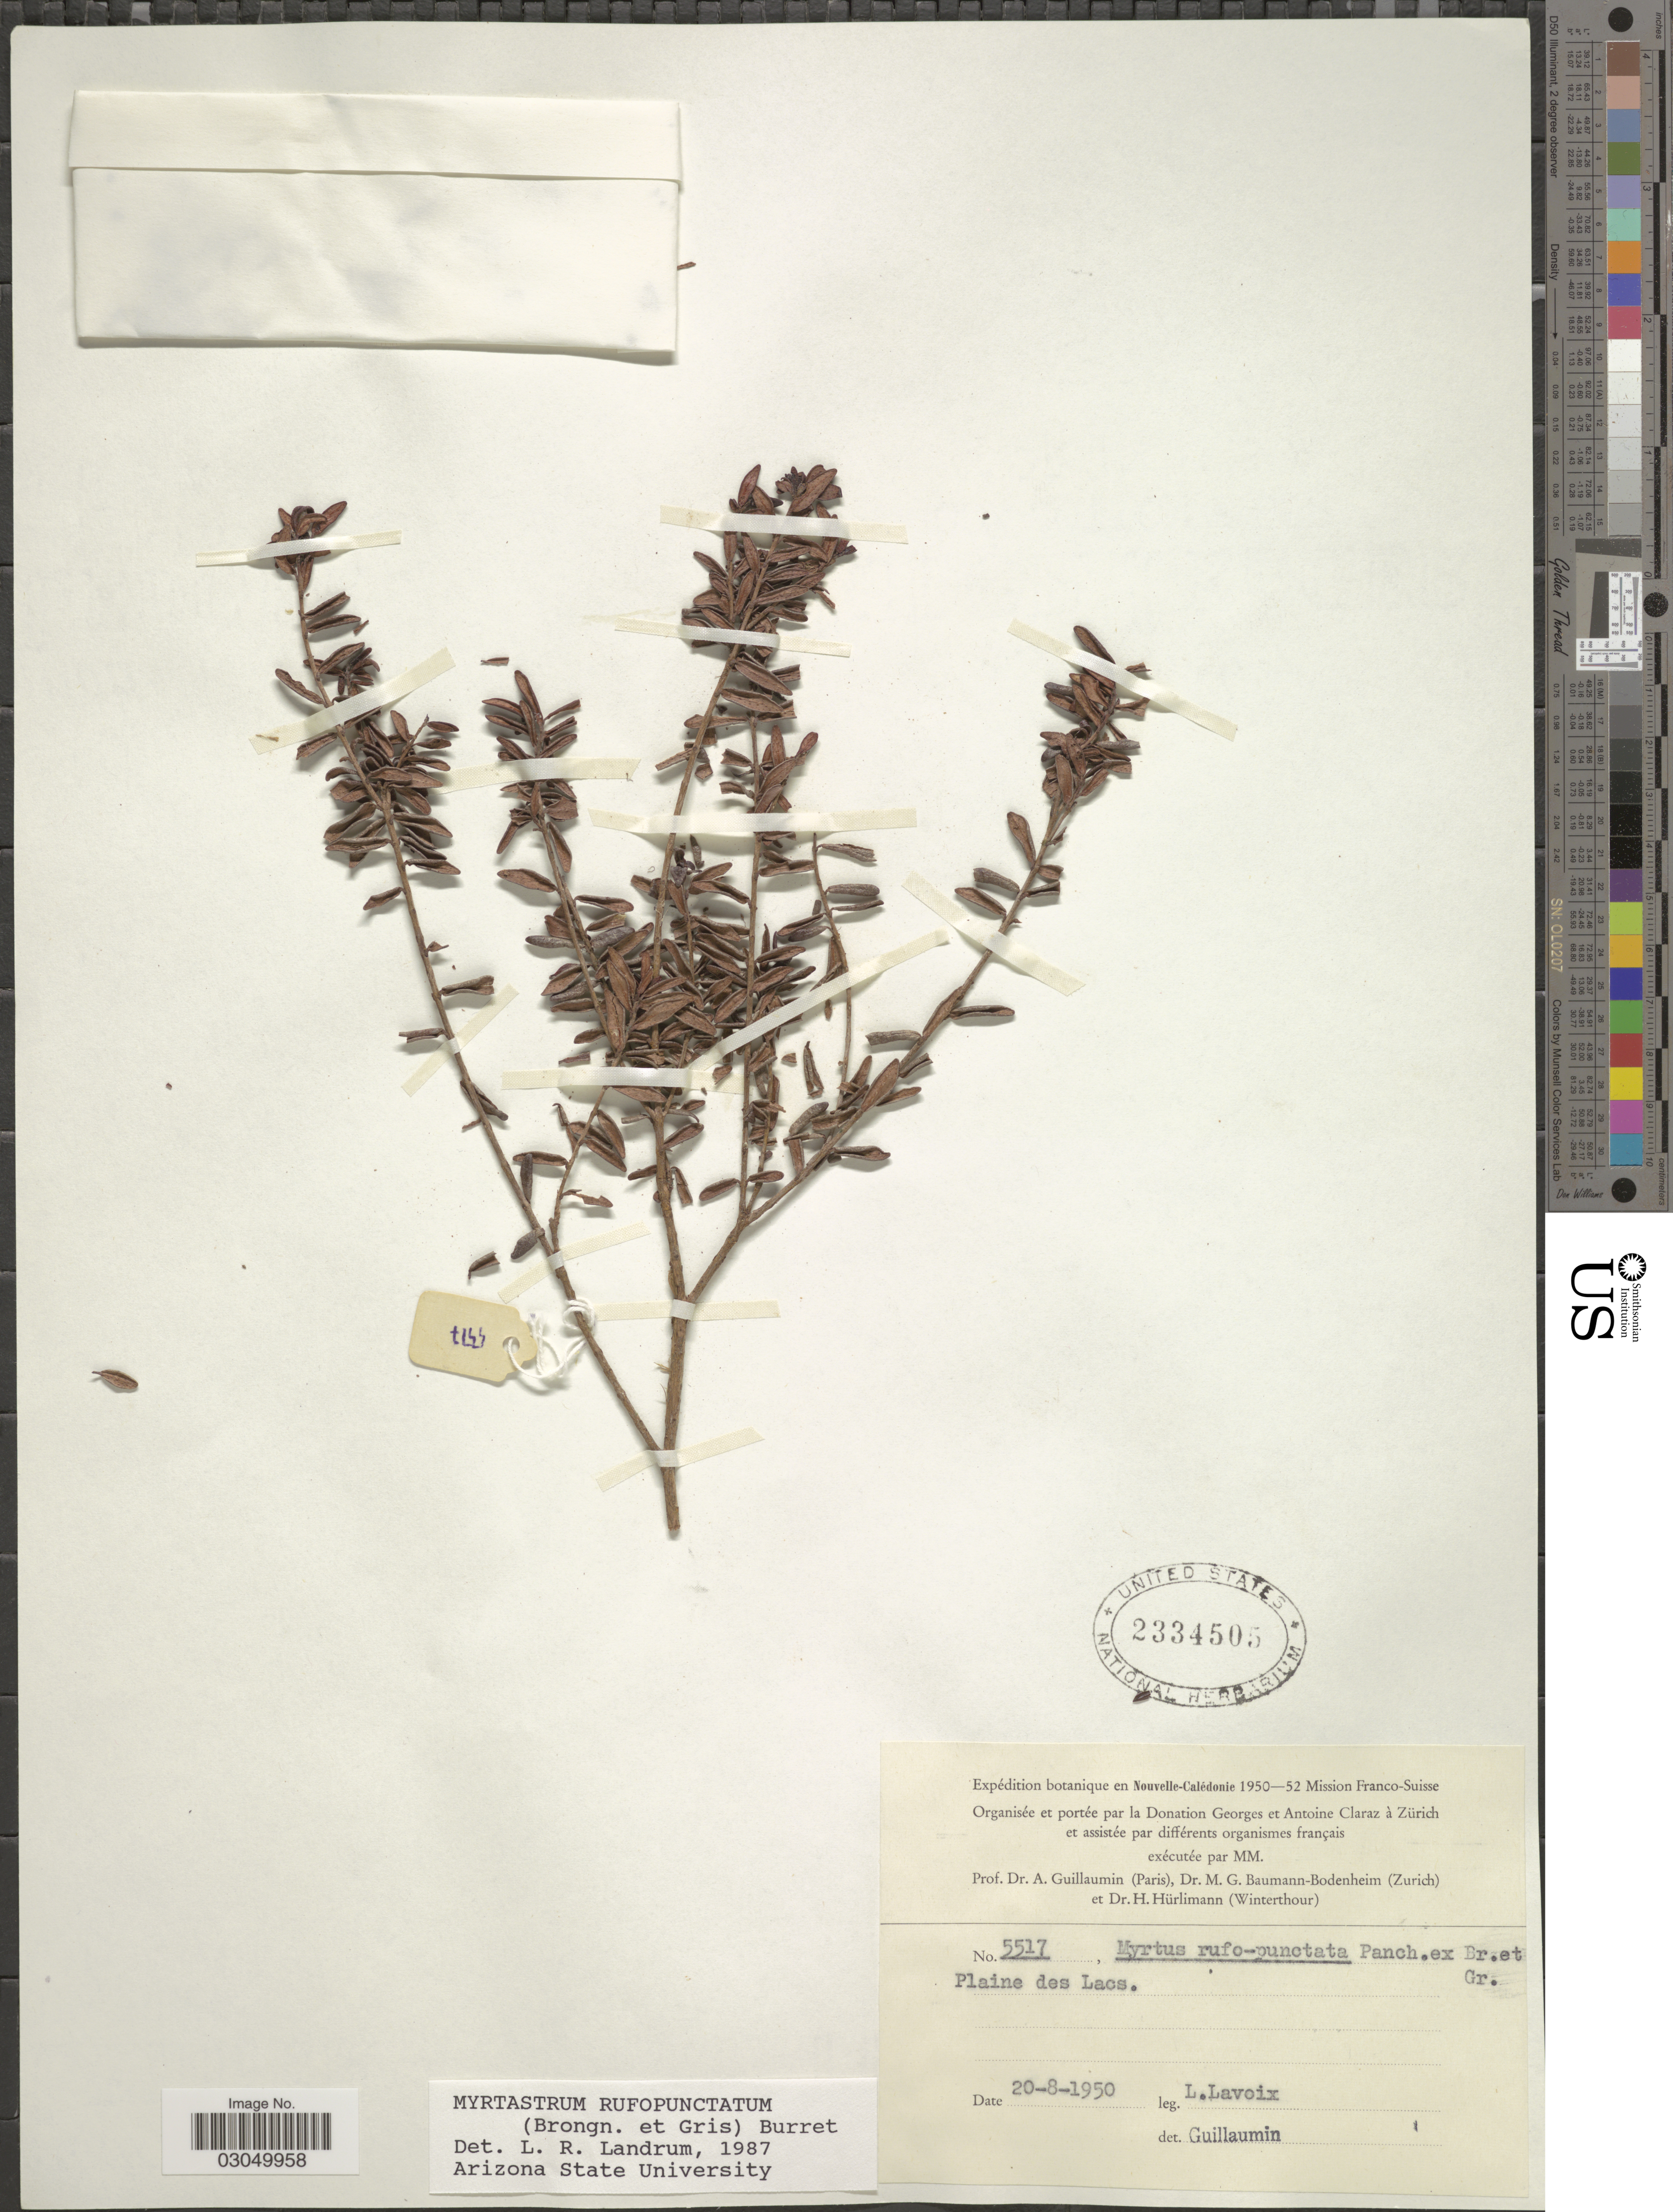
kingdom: Plantae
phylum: Tracheophyta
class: Magnoliopsida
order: Myrtales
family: Myrtaceae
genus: Myrtastrum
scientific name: Myrtastrum rufopunctatum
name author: (Pancher ex Brongn. & Gris) Burret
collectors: L. Lavoix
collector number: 5517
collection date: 1950-08-20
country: New Caledonia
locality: En Nouvelle-Calédonie. Plaine des Lacs.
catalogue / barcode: US 2334505